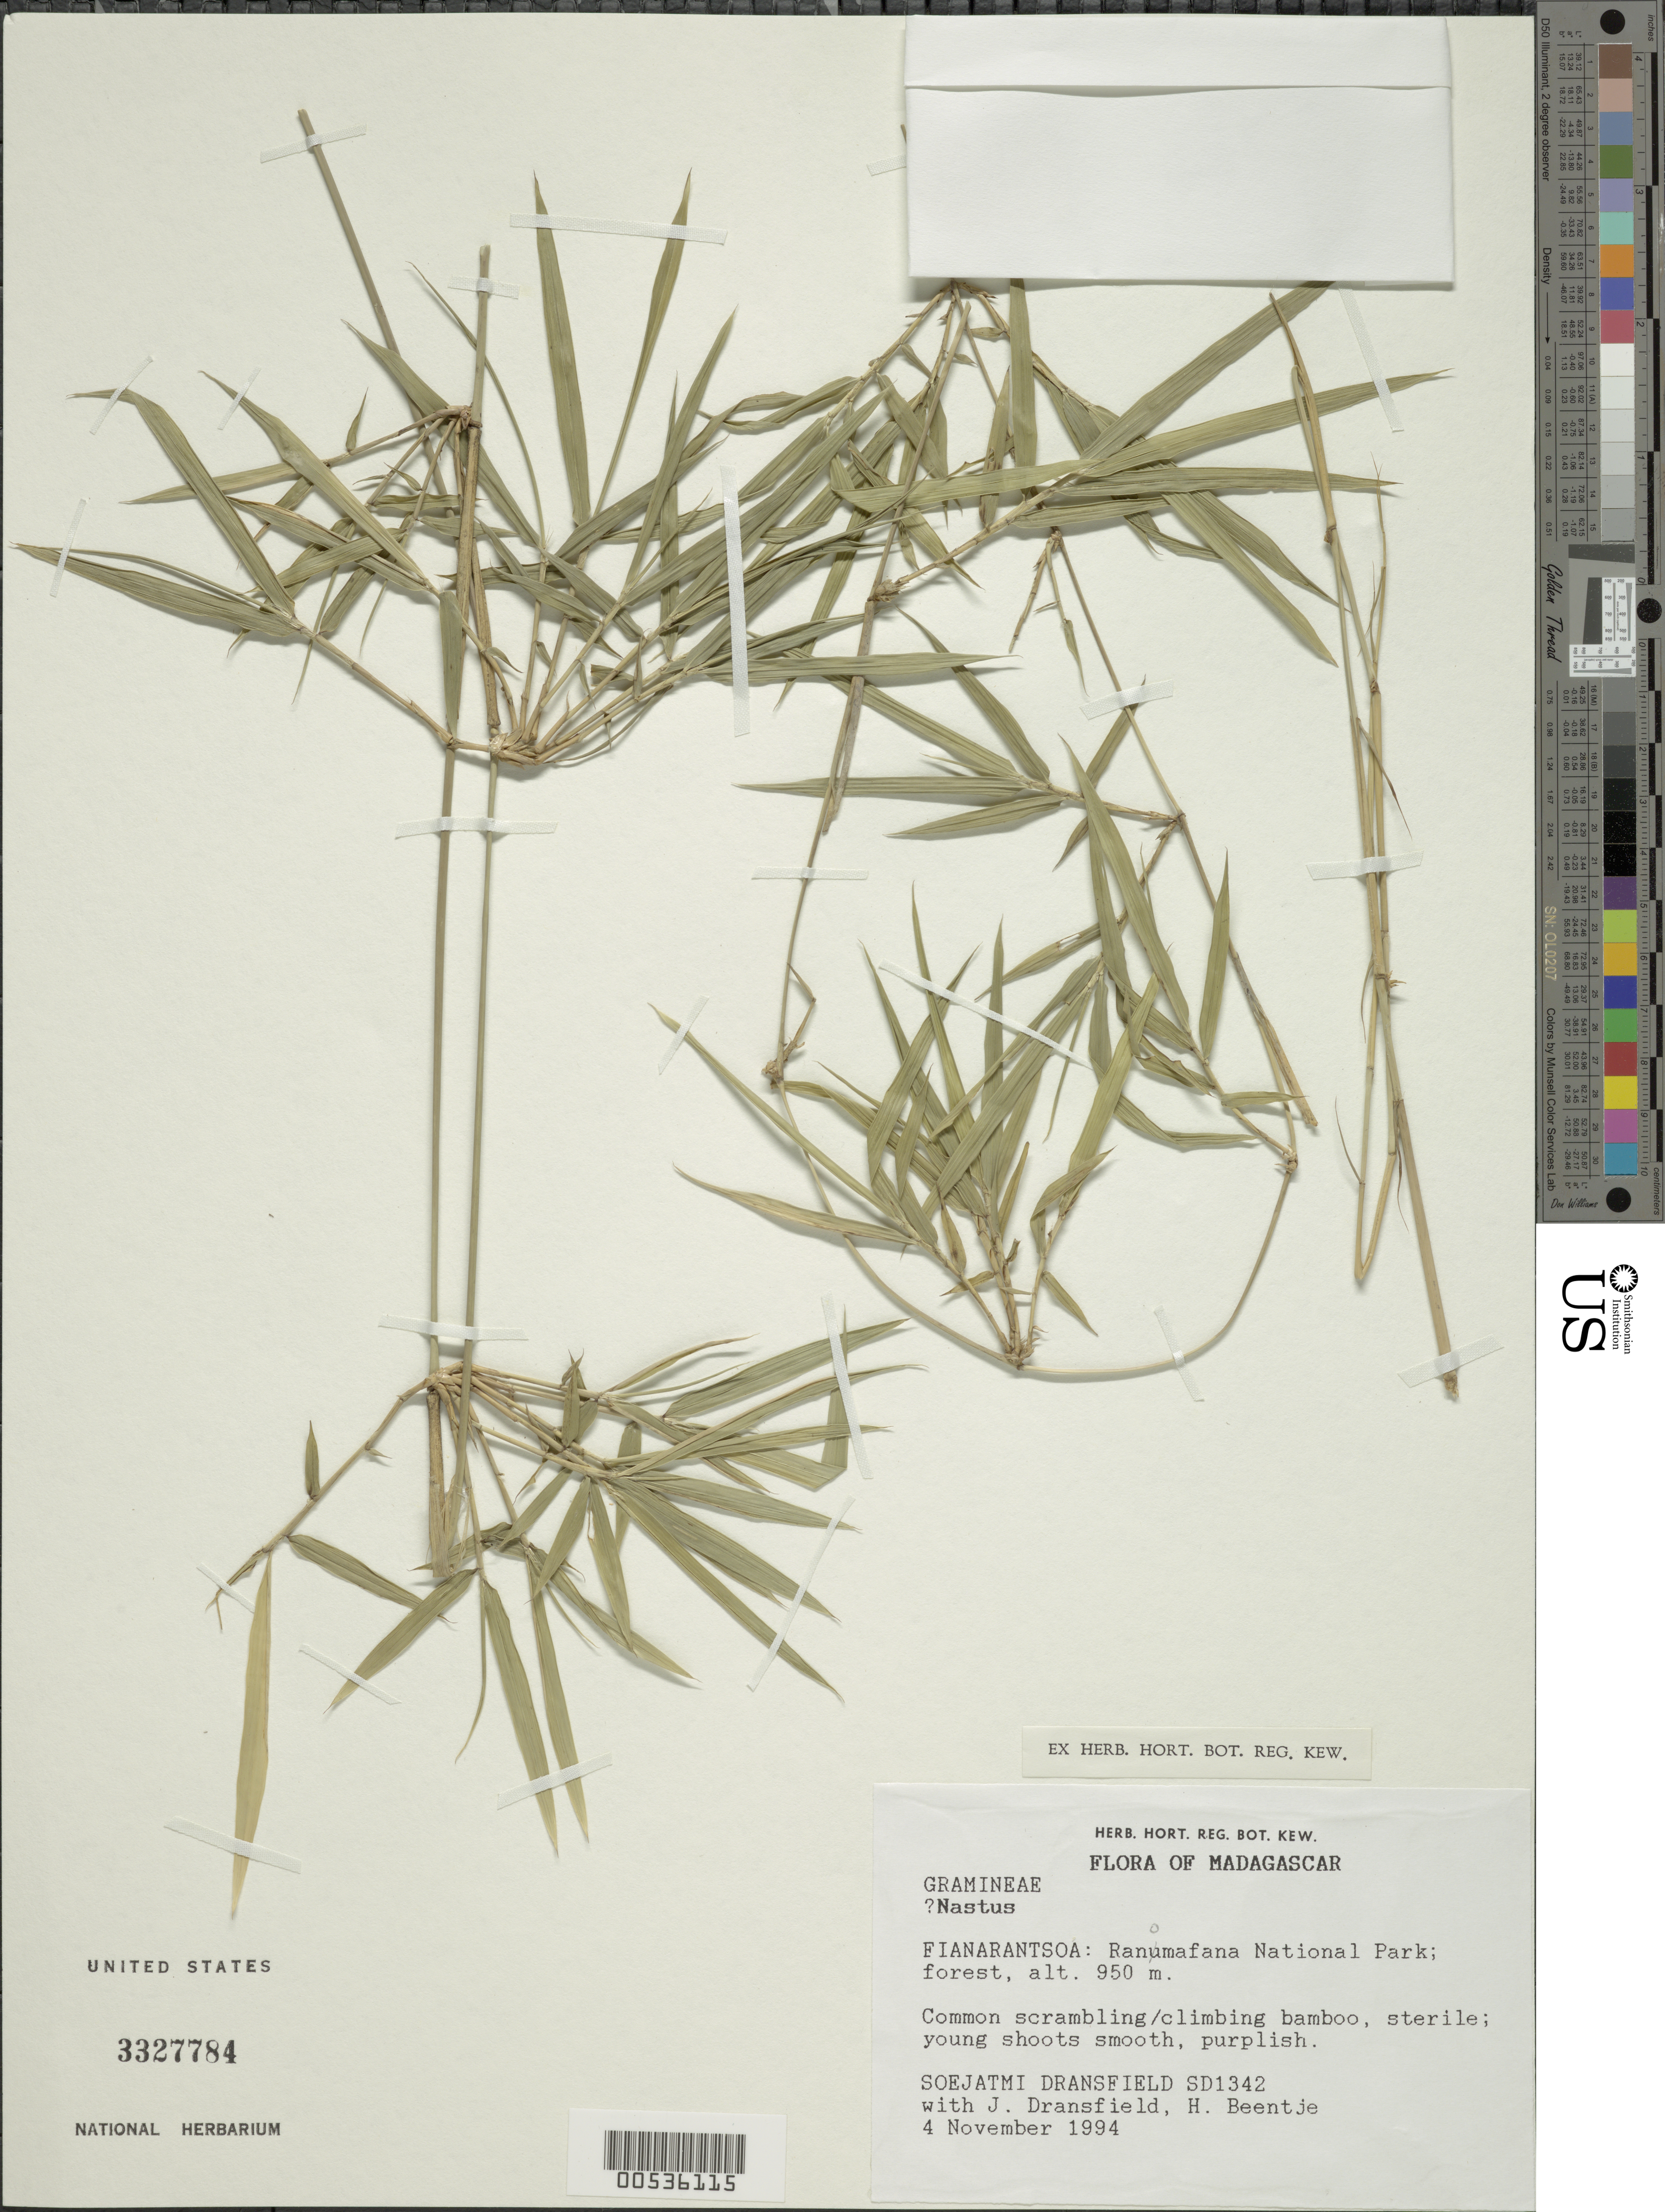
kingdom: Plantae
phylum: Tracheophyta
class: Liliopsida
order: Poales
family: Poaceae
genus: Nastus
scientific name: Nastus sp.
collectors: S. Dransfield, J. Dransfield & H. J. Beentje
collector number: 1342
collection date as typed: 04 Nov 1994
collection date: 1994-11-04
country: Madagascar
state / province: Haute Matsiatra / Vatovavy Fitovinany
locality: Ranumafana national park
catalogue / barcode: US 3327784